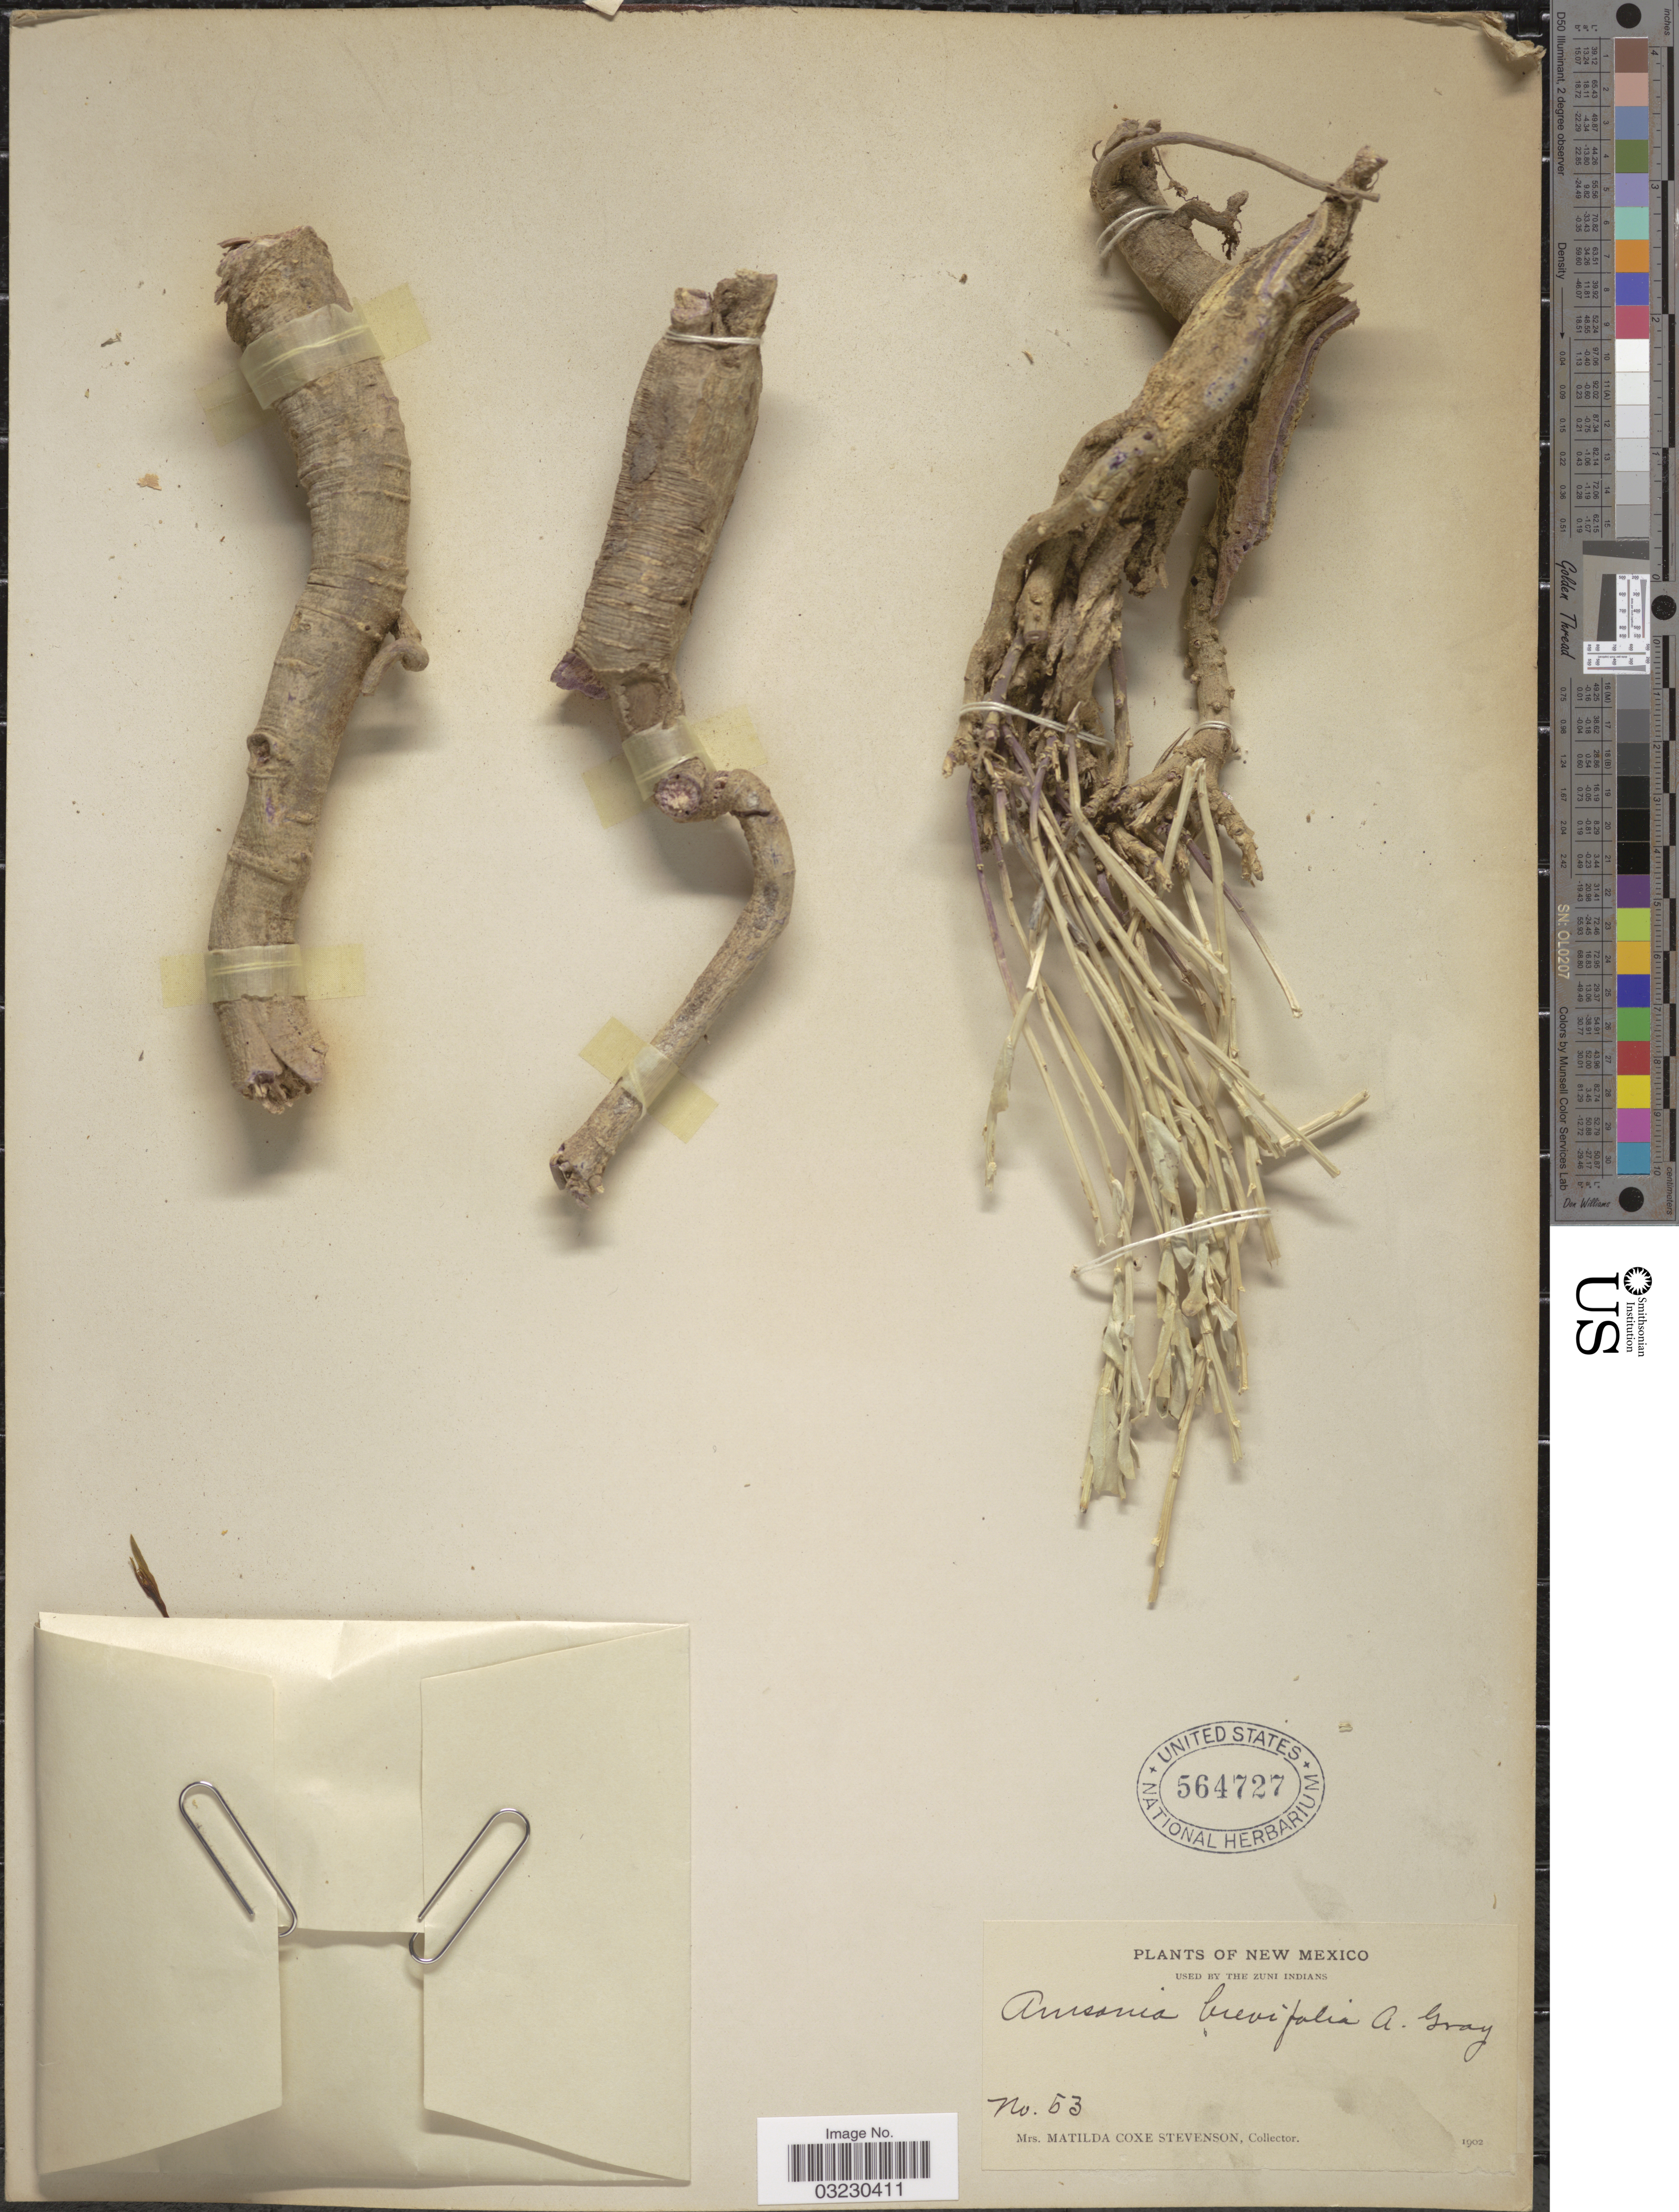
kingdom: Plantae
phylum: Tracheophyta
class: Magnoliopsida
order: Gentianales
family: Apocynaceae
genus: Amsonia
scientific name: Amsonia brevifolia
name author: A. Gray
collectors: M. Stevenson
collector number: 53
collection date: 1902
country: United States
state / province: New Mexico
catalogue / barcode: US 564727